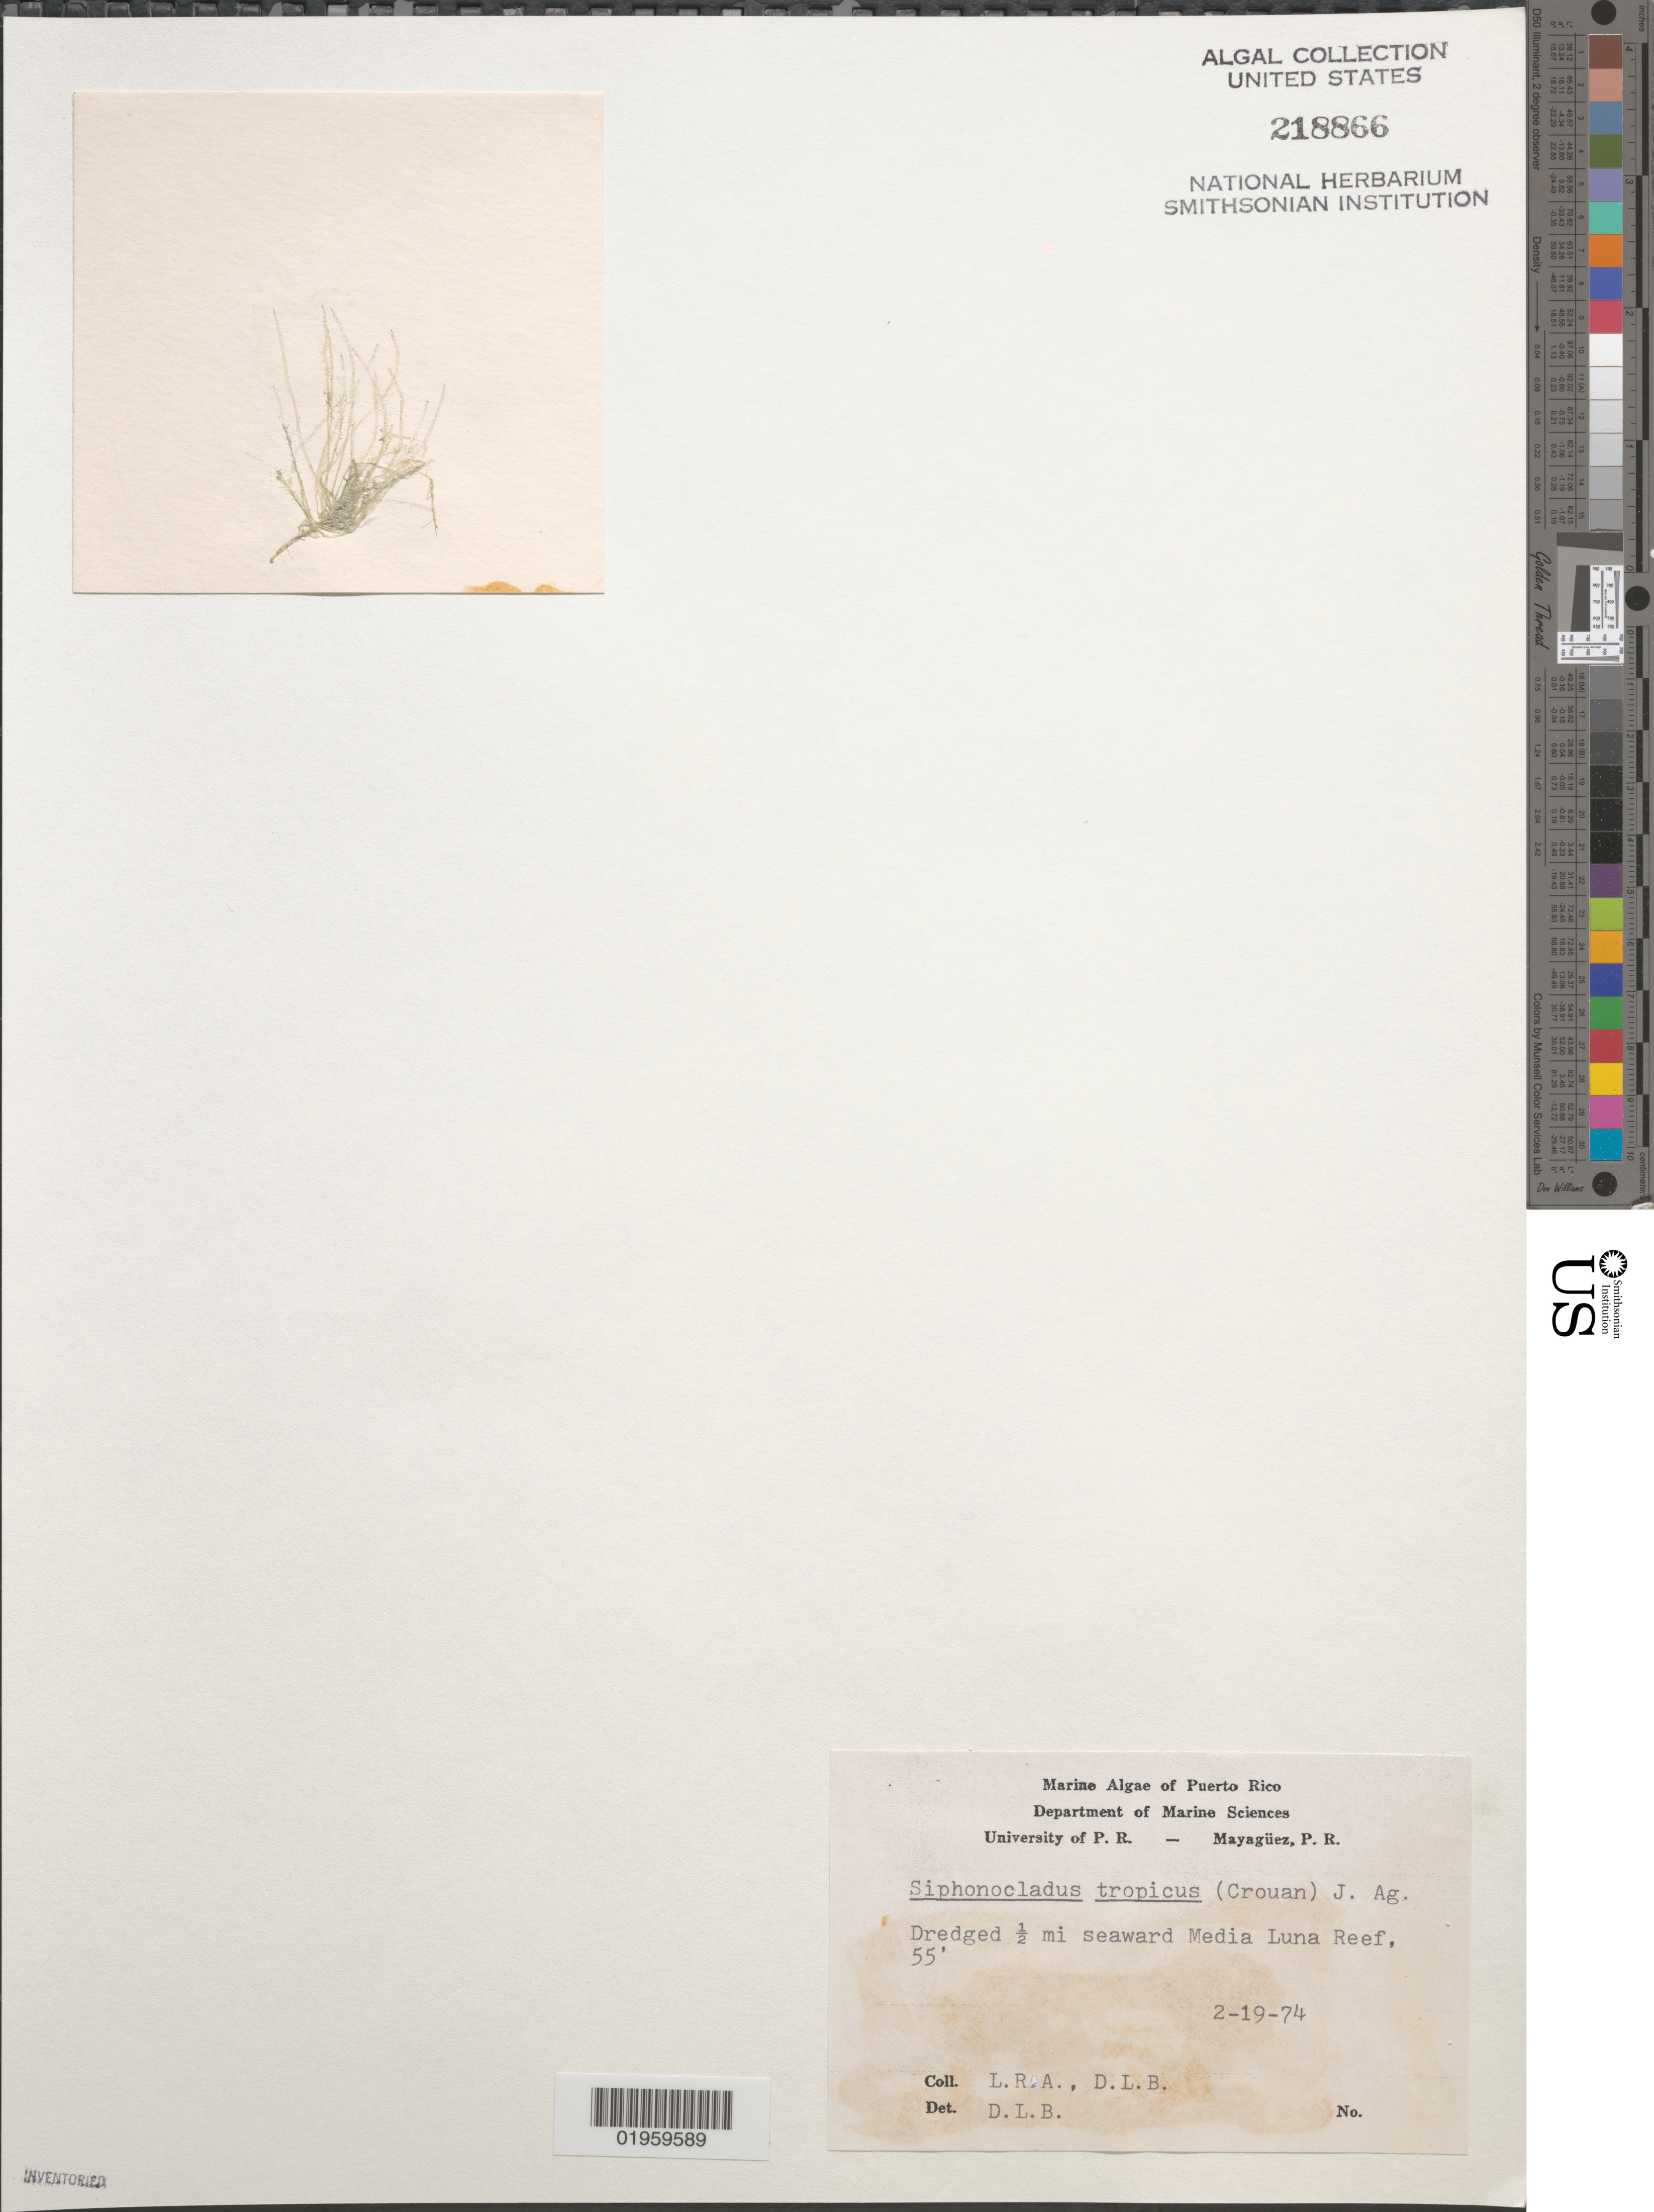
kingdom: Plantae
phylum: Chlorophyta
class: Ulvophyceae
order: Siphonocladales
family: Siphonocladaceae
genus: Siphonocladus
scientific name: Siphonocladus tropicus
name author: (P. Crouan & H. Crouan) J. Agardh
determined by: Ballantine, D. L.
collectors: D.L. Ballantine & L. Almodovar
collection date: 1974-02-19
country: Puerto Rico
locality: Dredged 1/2 mi seaward Media Luna Reef.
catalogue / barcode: US 218866